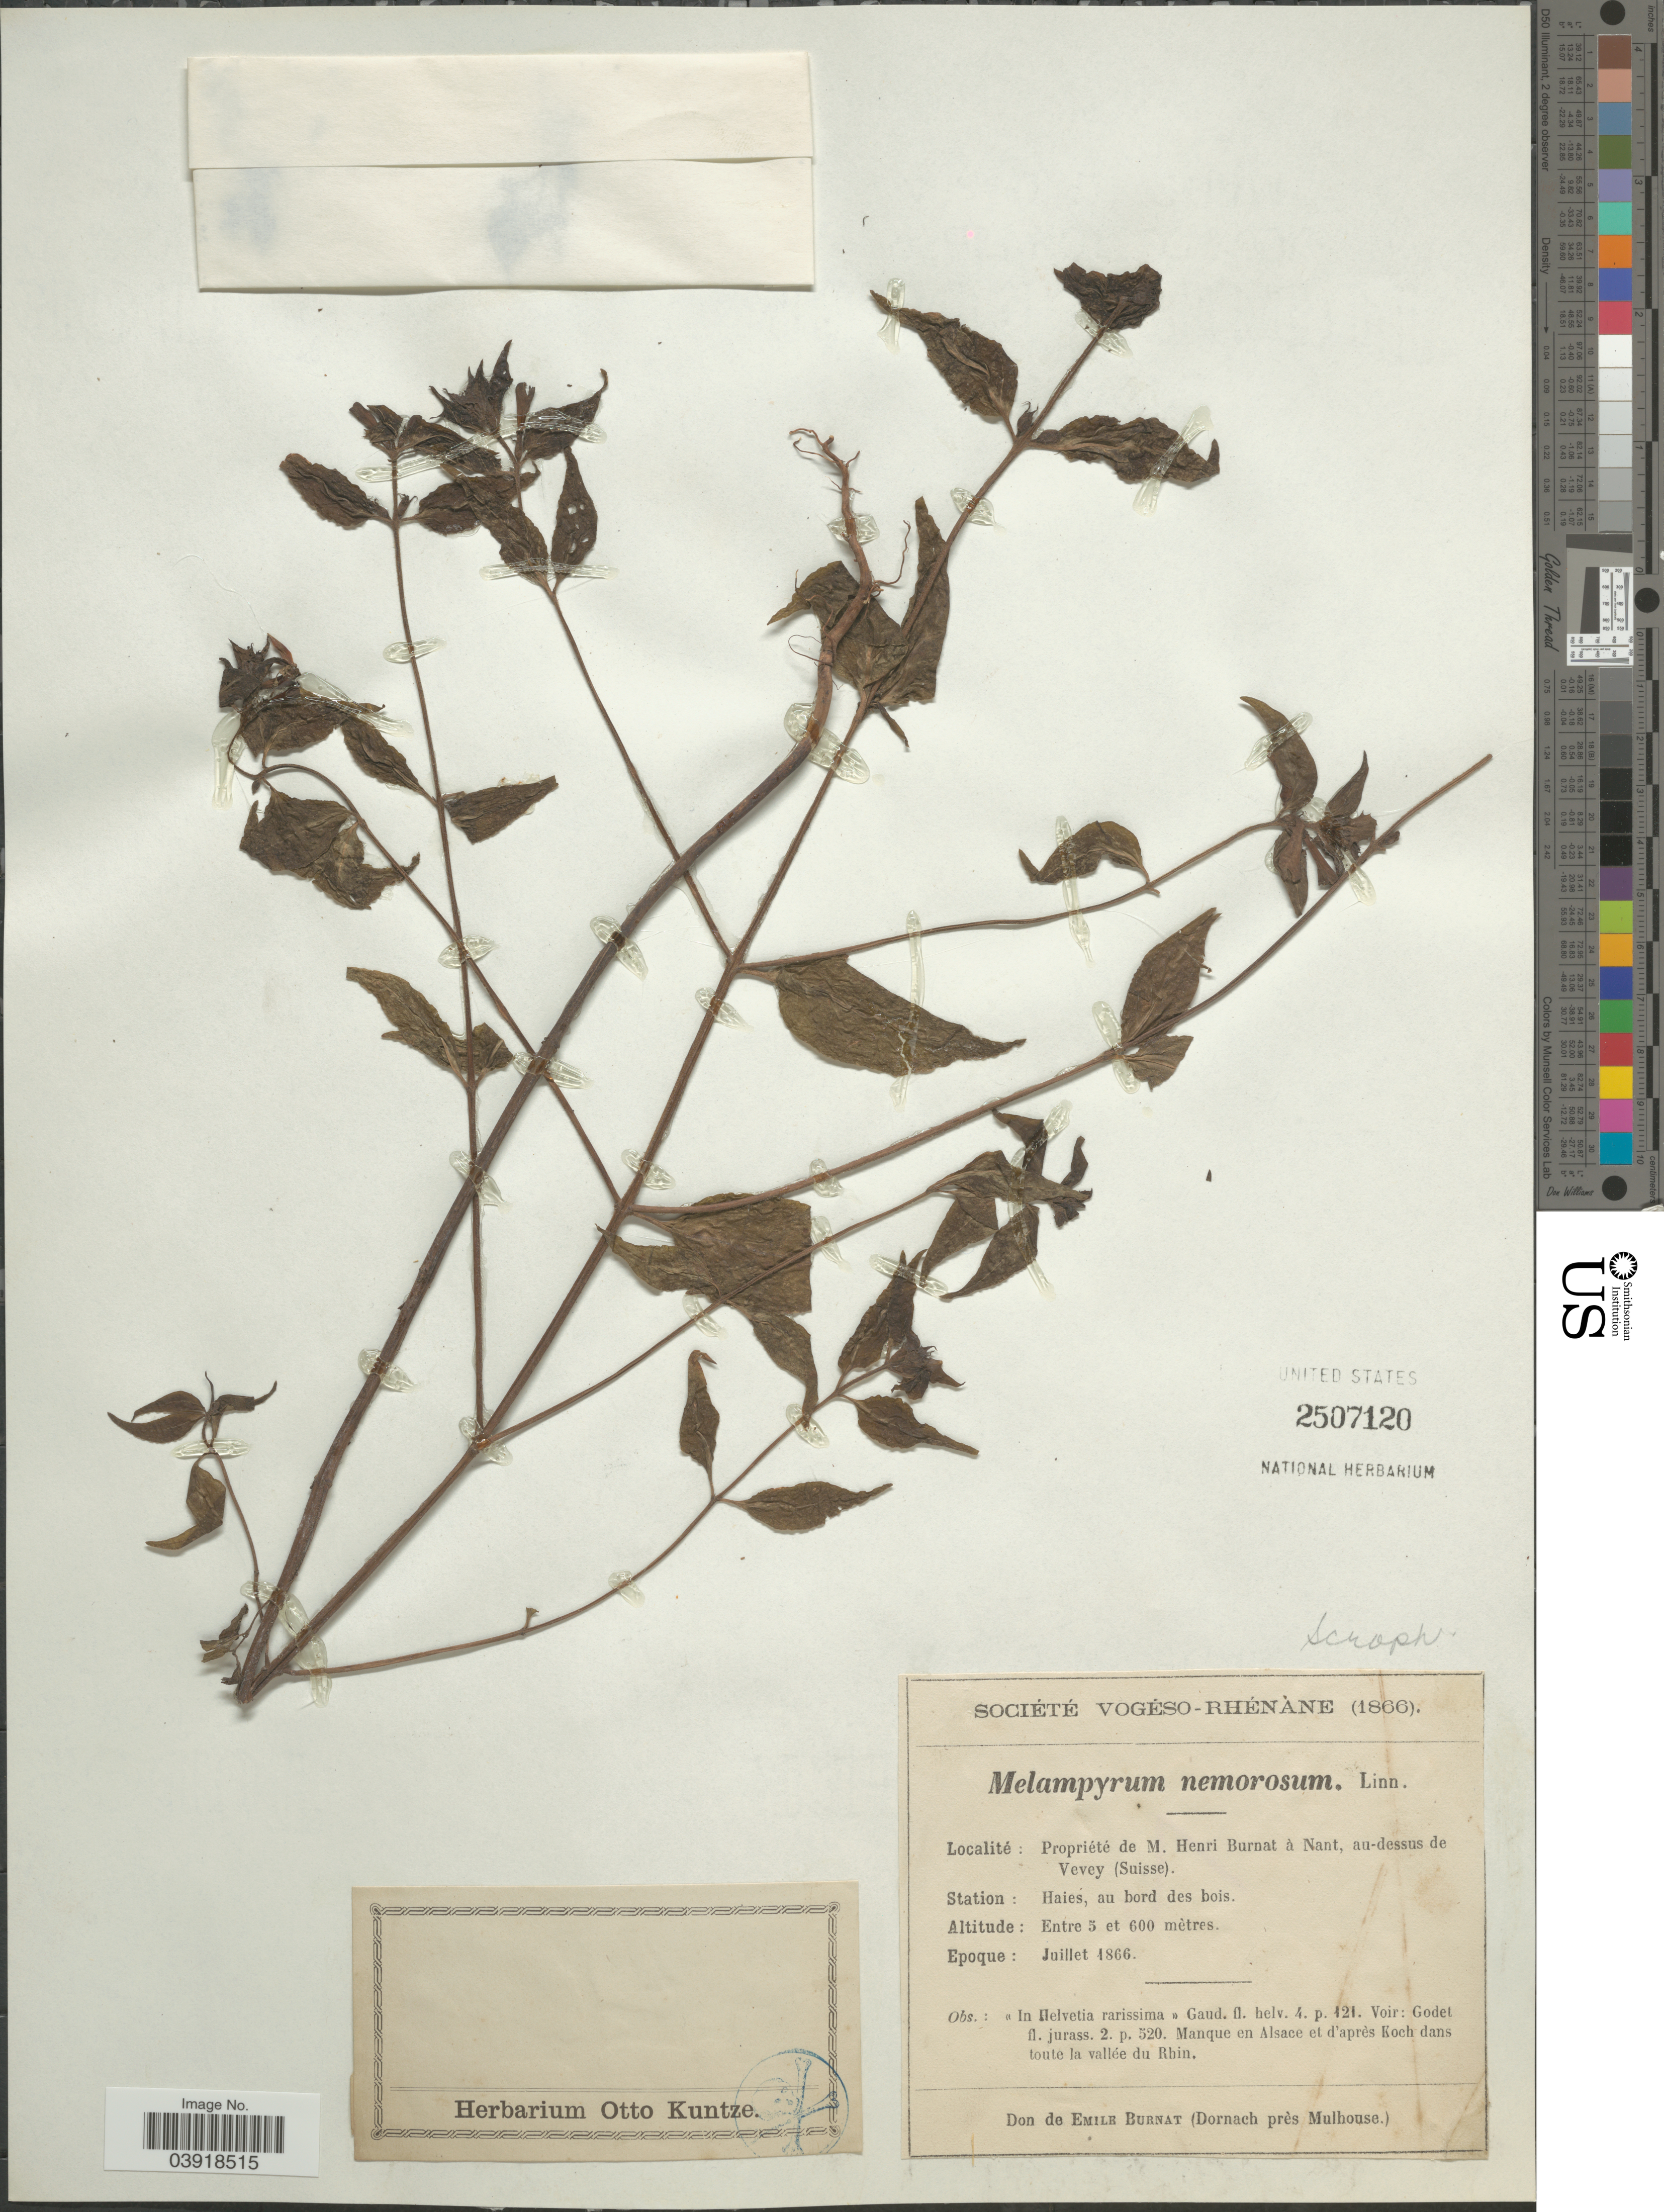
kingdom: Plantae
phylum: Tracheophyta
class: Magnoliopsida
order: Lamiales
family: Orobanchaceae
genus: Melampyrum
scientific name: Melampyrum nemorosum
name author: Baumg.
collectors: E. Burnat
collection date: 1866-07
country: Switzerland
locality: Propriété de M. Henri Burnat à Nant, au-dessus de Vevey (Suisse). Station: Haies, au bord des bois.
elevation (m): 500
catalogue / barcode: US 2507120